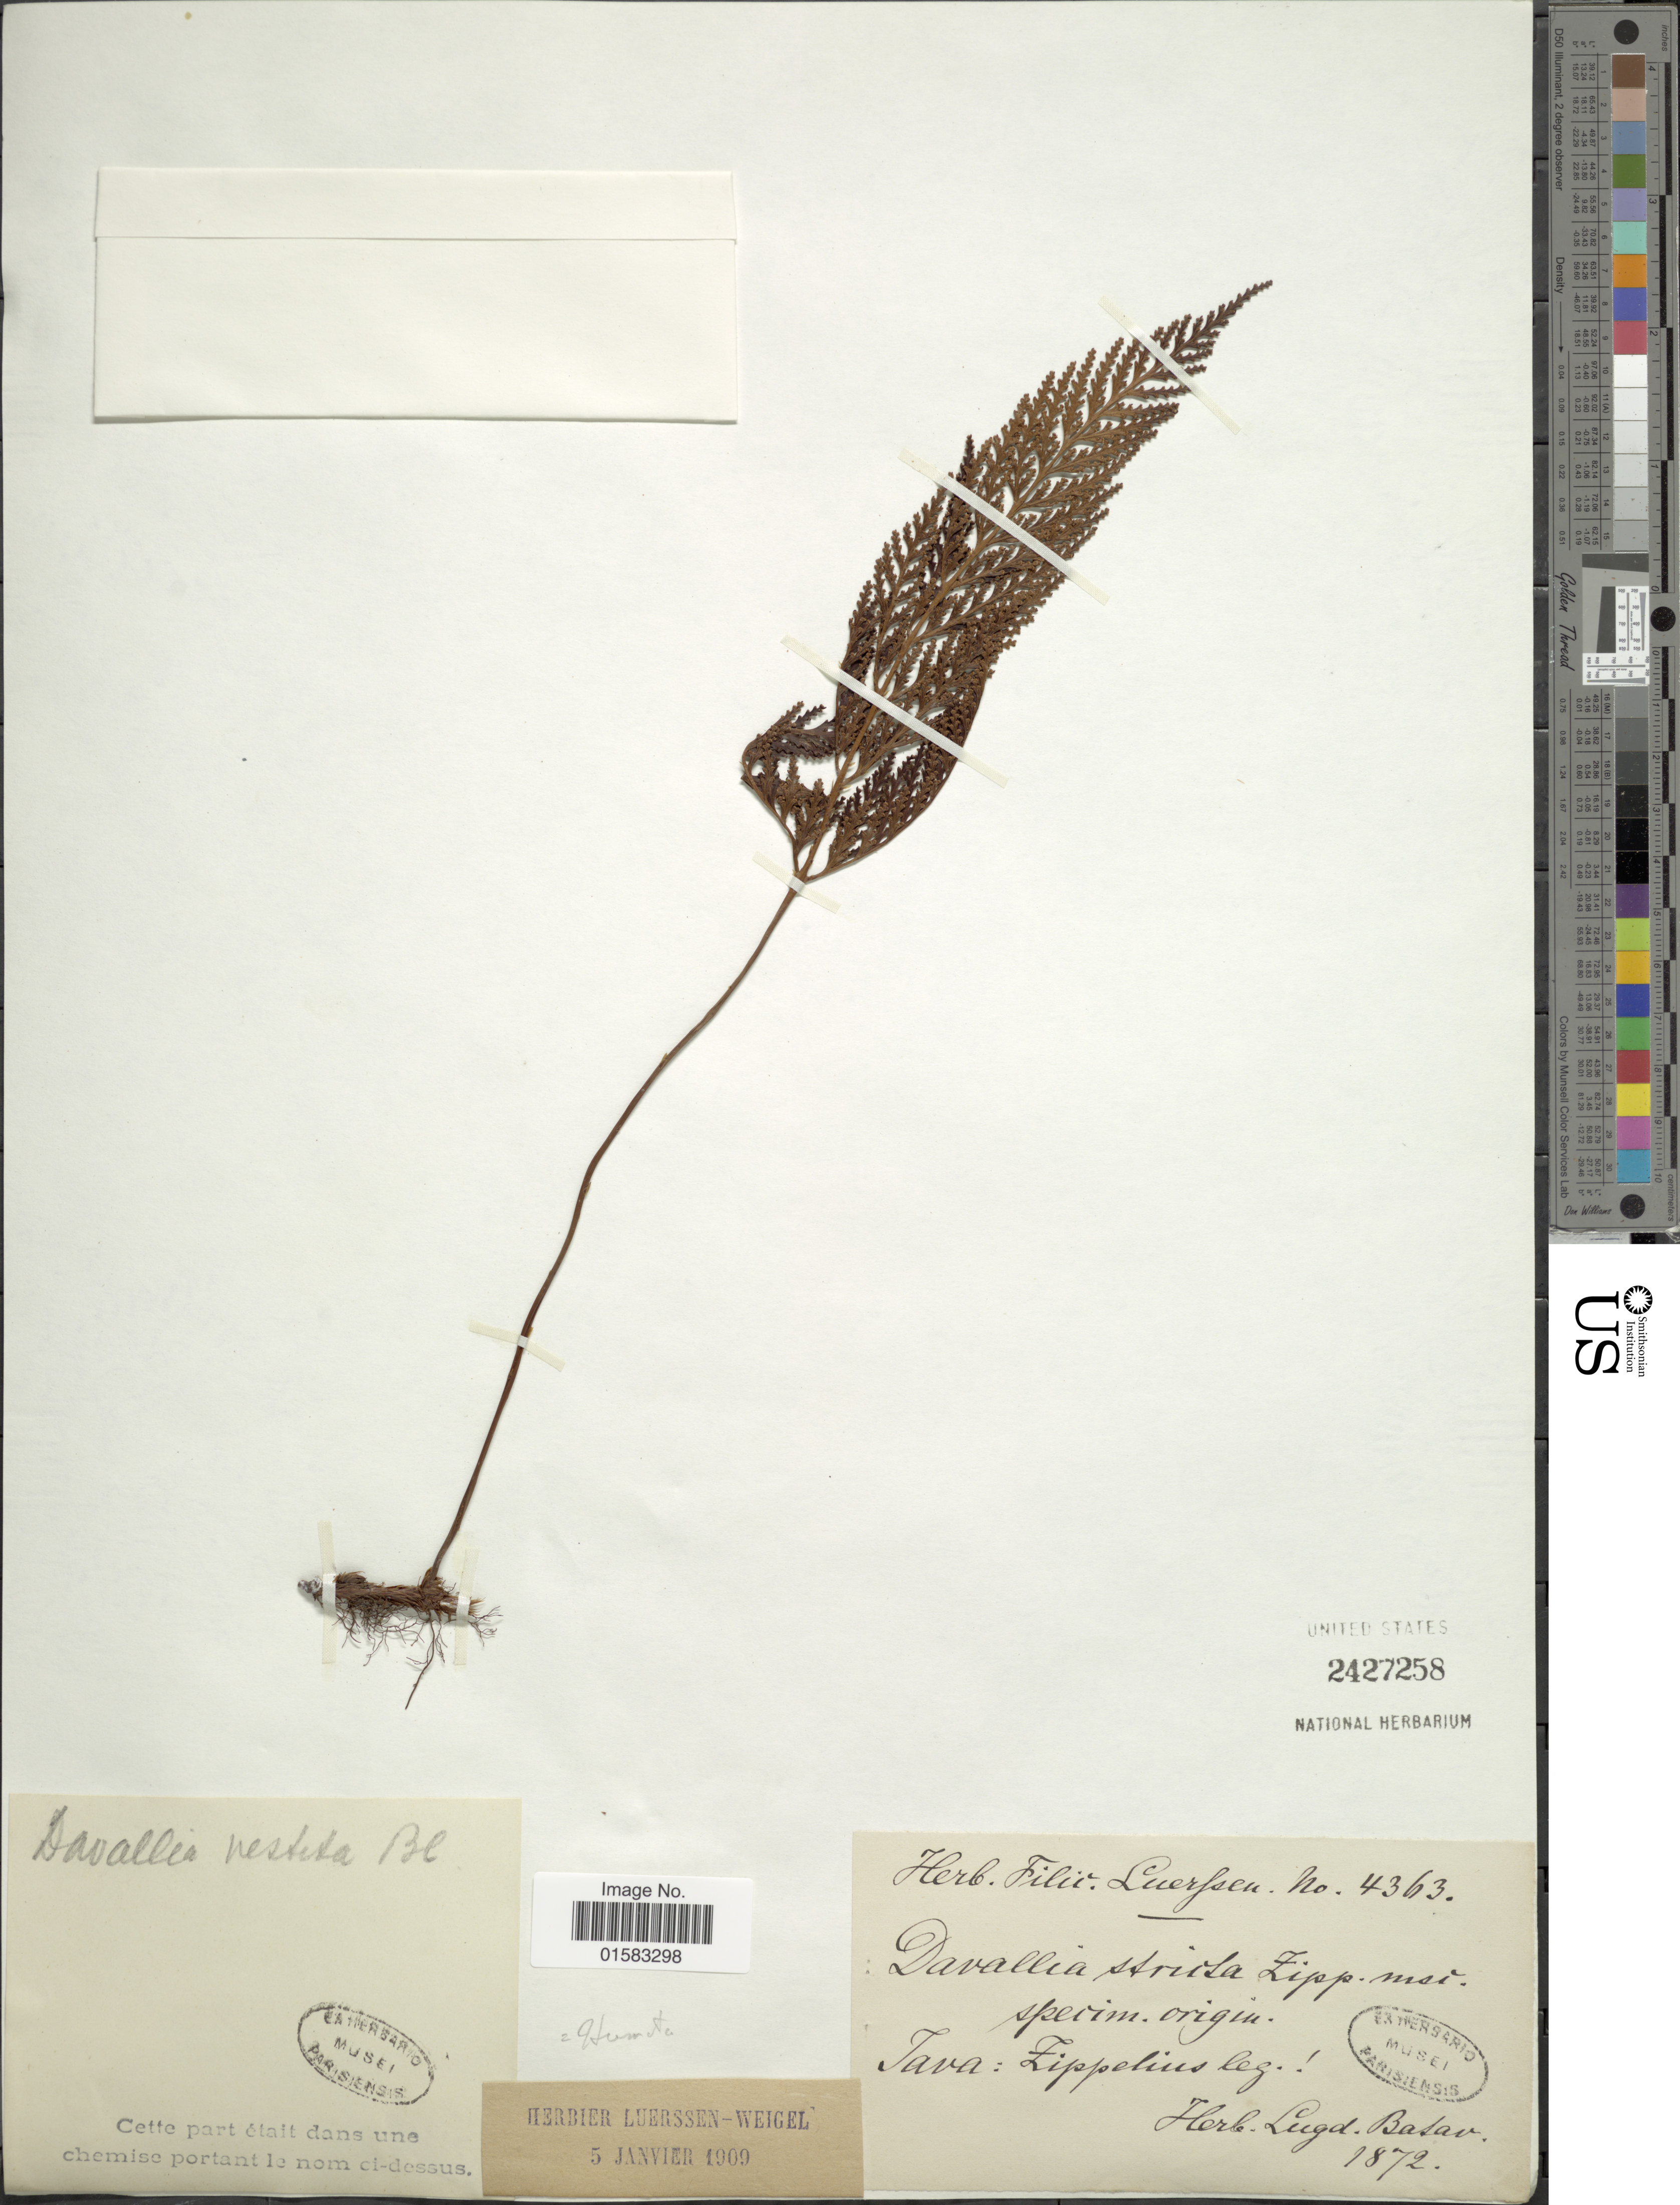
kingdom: Plantae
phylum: Tracheophyta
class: Polypodiopsida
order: Polypodiales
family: Davalliaceae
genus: Davallia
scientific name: Davallia repens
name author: (L. f.) Kuhn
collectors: ex herb. Lugduno-Batavo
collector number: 4363*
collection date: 1872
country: Indonesia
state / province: Java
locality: Zippelius leg. [interpreted]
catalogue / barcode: US 2427258